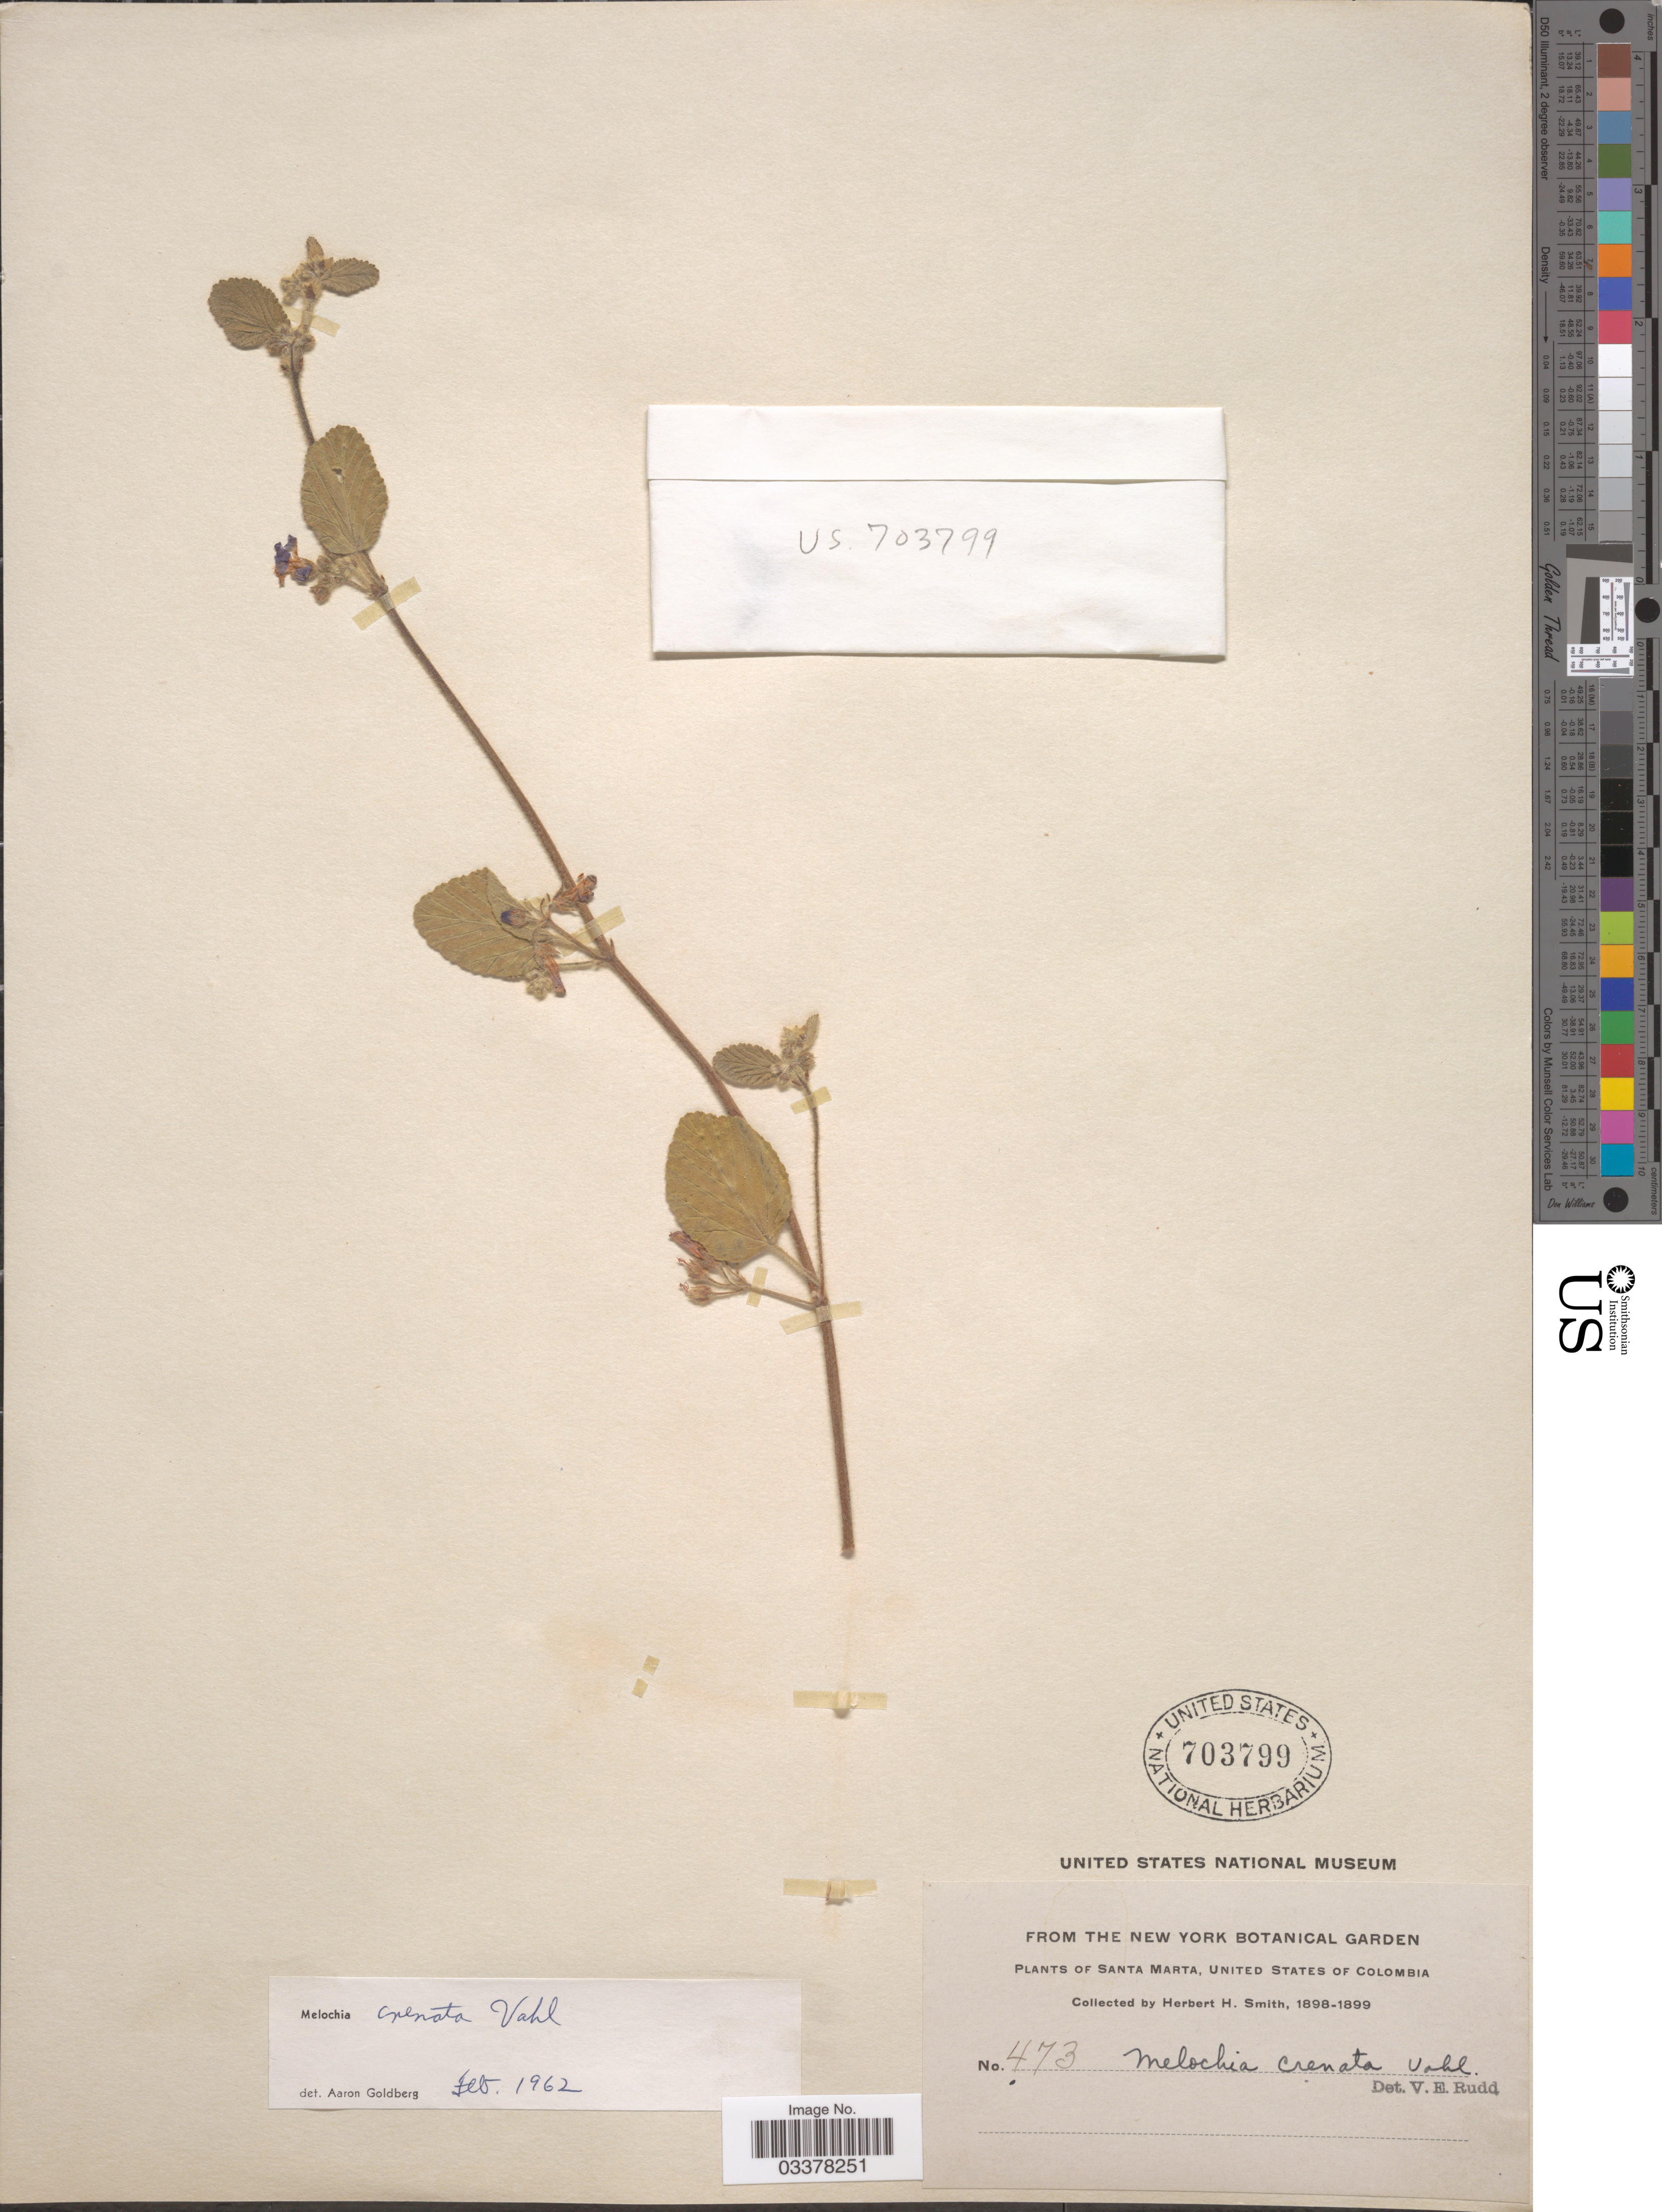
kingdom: Plantae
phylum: Tracheophyta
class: Magnoliopsida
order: Malvales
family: Malvaceae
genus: Melochia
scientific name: Melochia crenata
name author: Vahl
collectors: Herbert H. Smith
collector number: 473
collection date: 1898/1899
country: Colombia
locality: Santa Marta, United States of Colombia.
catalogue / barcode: US 703799